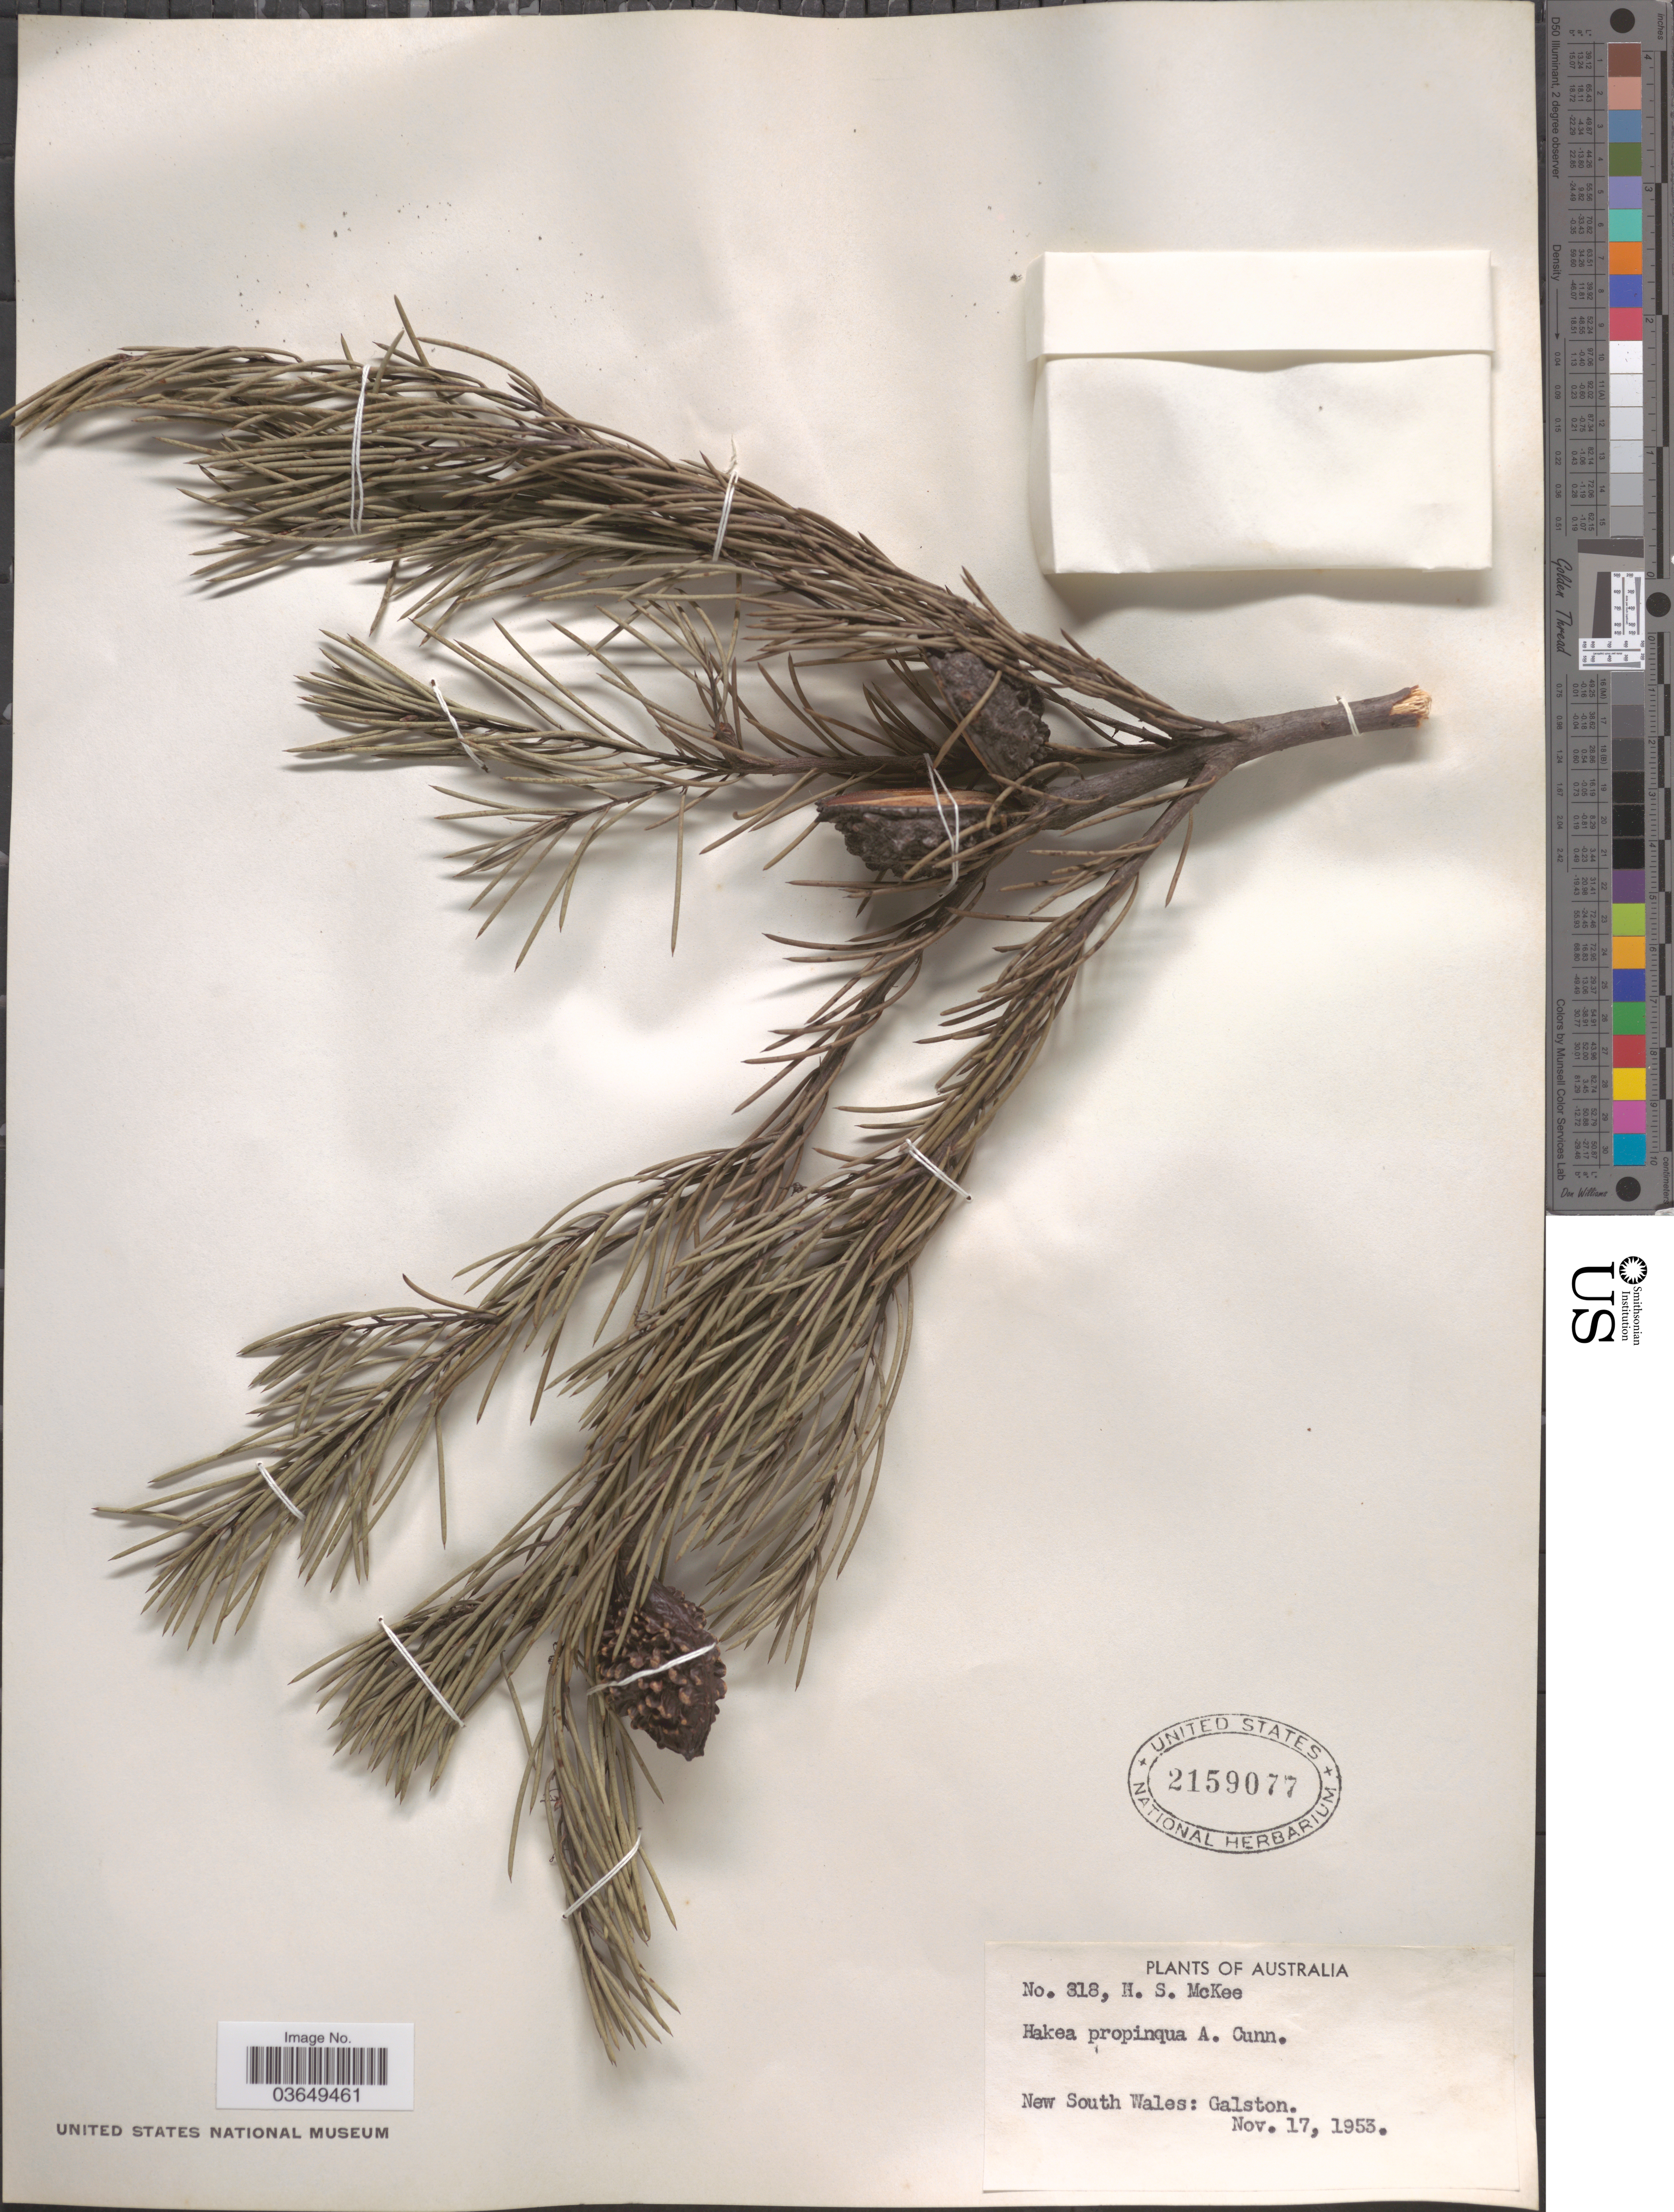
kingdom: Plantae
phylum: Tracheophyta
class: Magnoliopsida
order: Proteales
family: Proteaceae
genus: Hakea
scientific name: Hakea propinqua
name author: A. Cunn.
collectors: H. S. McKee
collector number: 318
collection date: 1953-11-17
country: Australia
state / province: New South Wales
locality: Galston.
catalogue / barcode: US 2159077